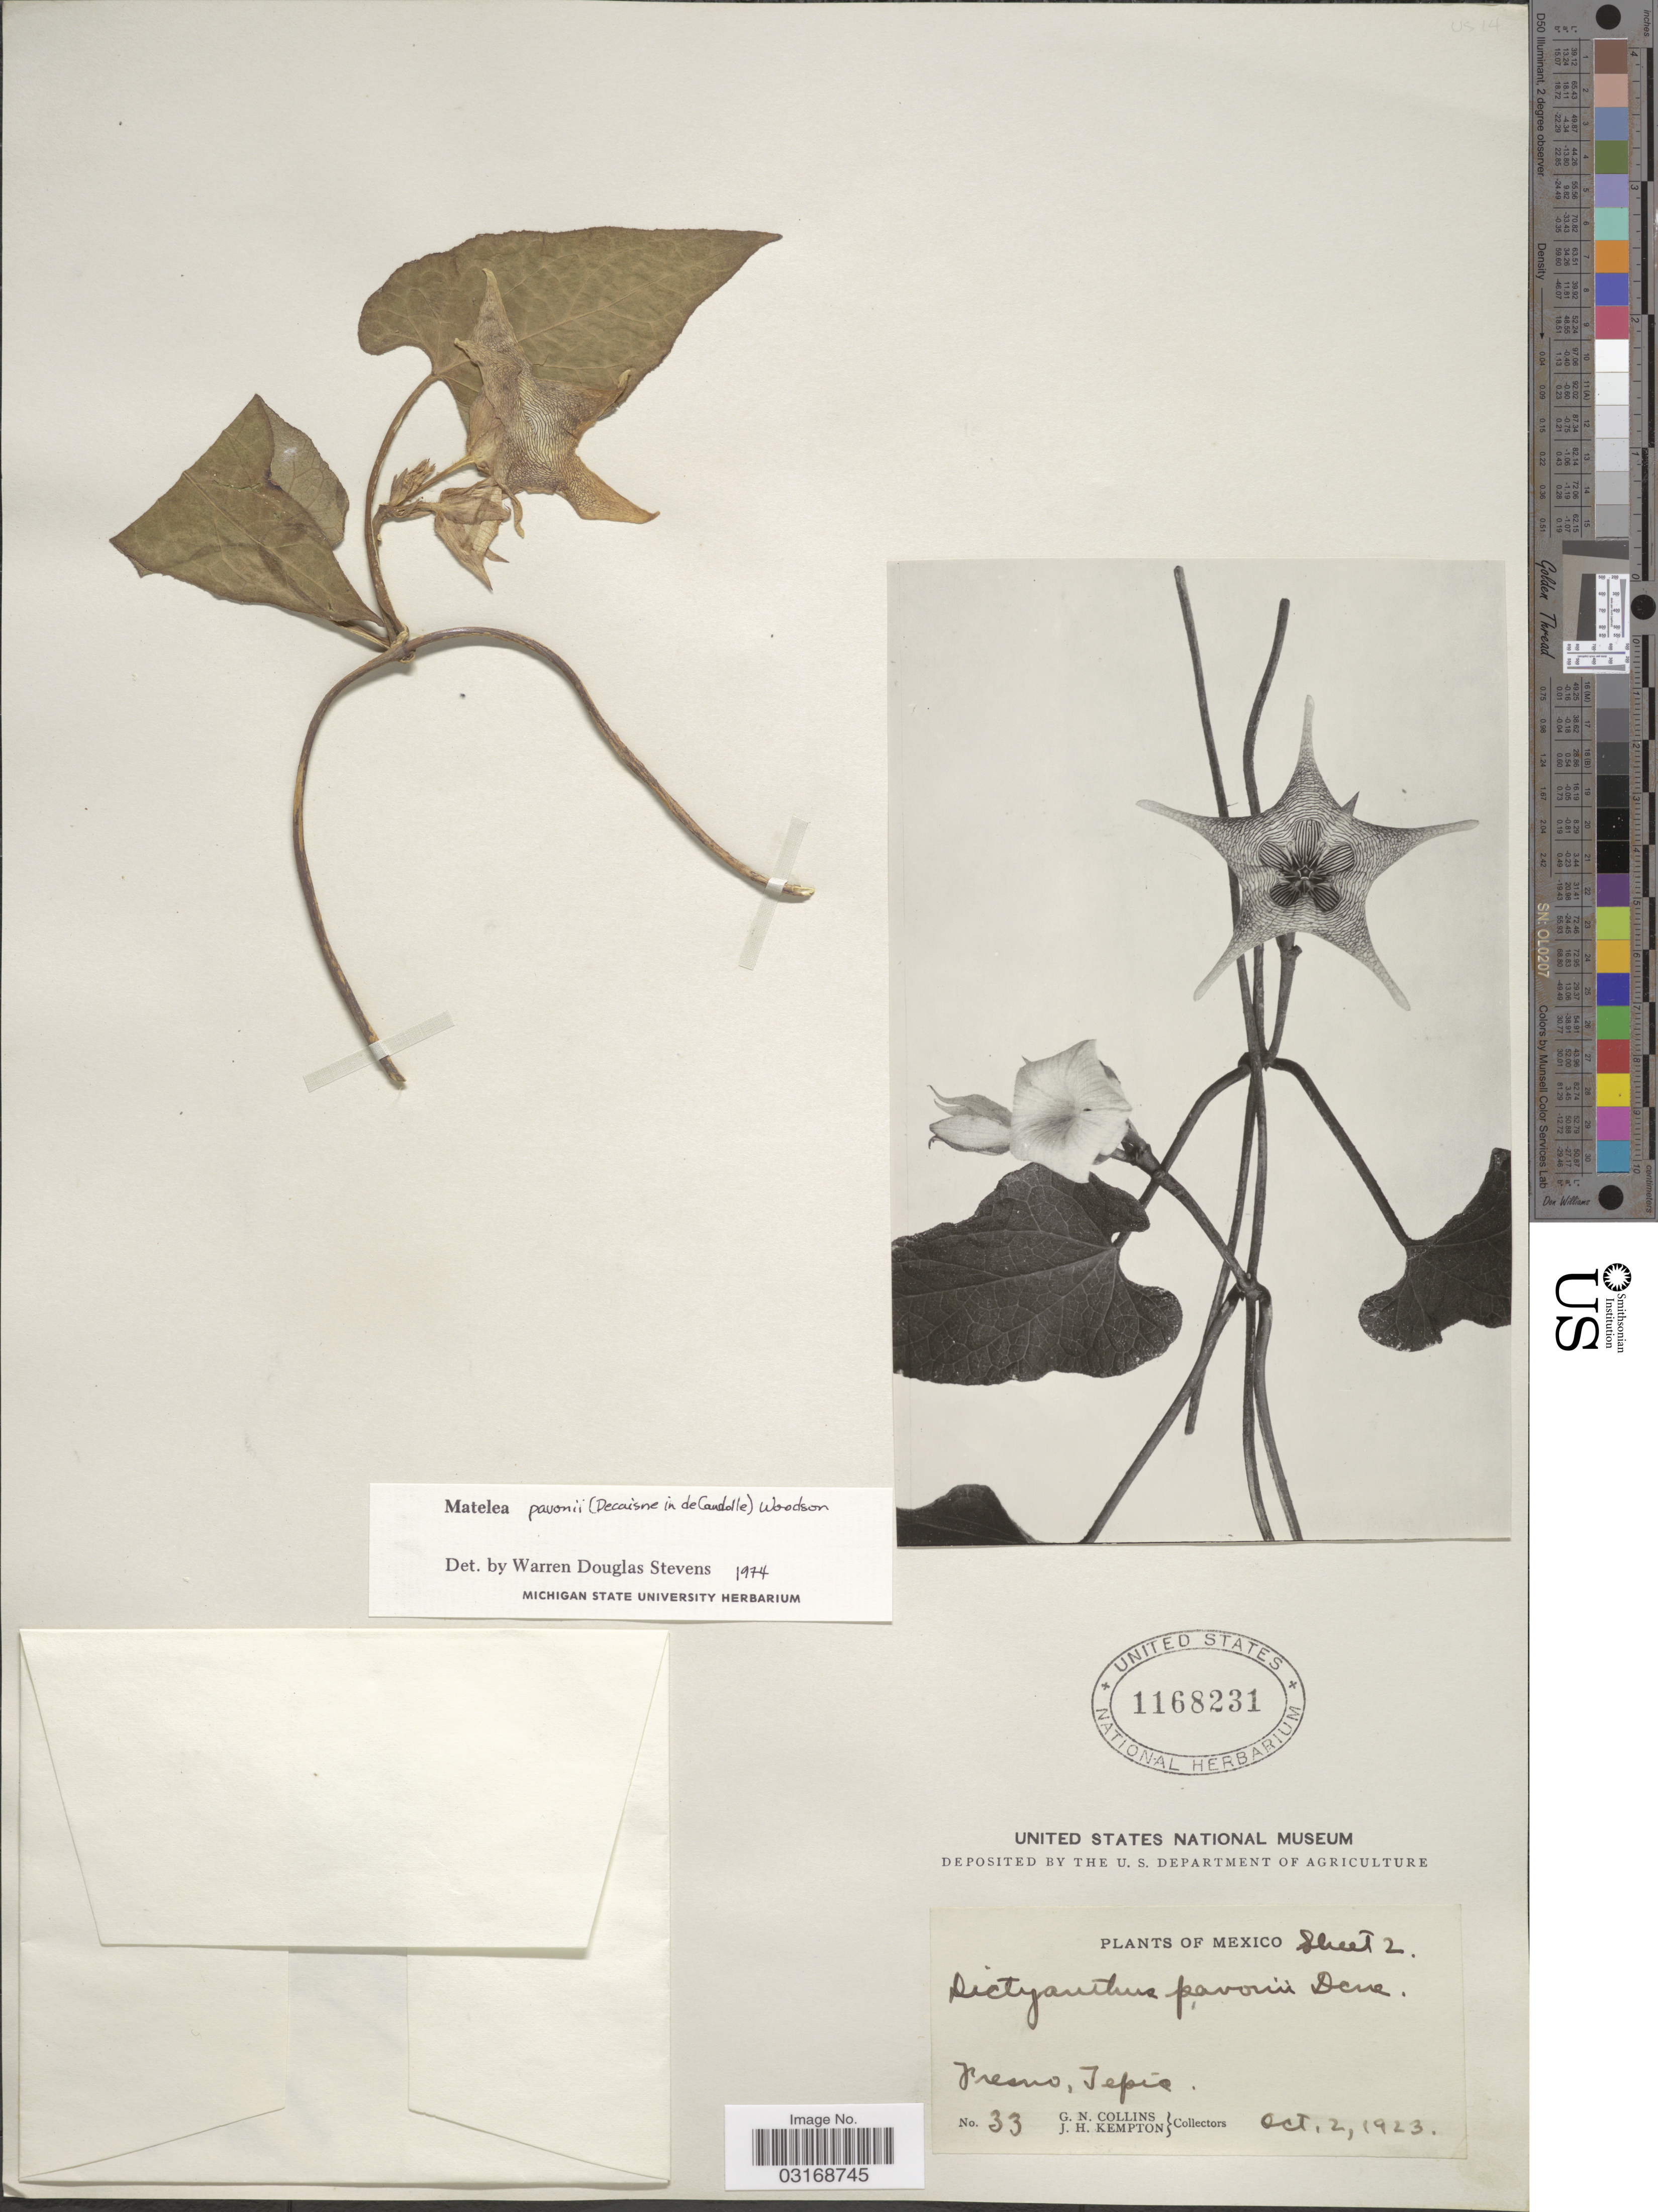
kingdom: Plantae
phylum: Tracheophyta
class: Magnoliopsida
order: Gentianales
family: Apocynaceae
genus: Matelea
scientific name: Matelea pavonii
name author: (Decne.) Woodson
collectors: G. Collins & J. H. Kempton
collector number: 33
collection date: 1923-10-02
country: Mexico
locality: Frenso, Tepic.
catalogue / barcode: US 1168231